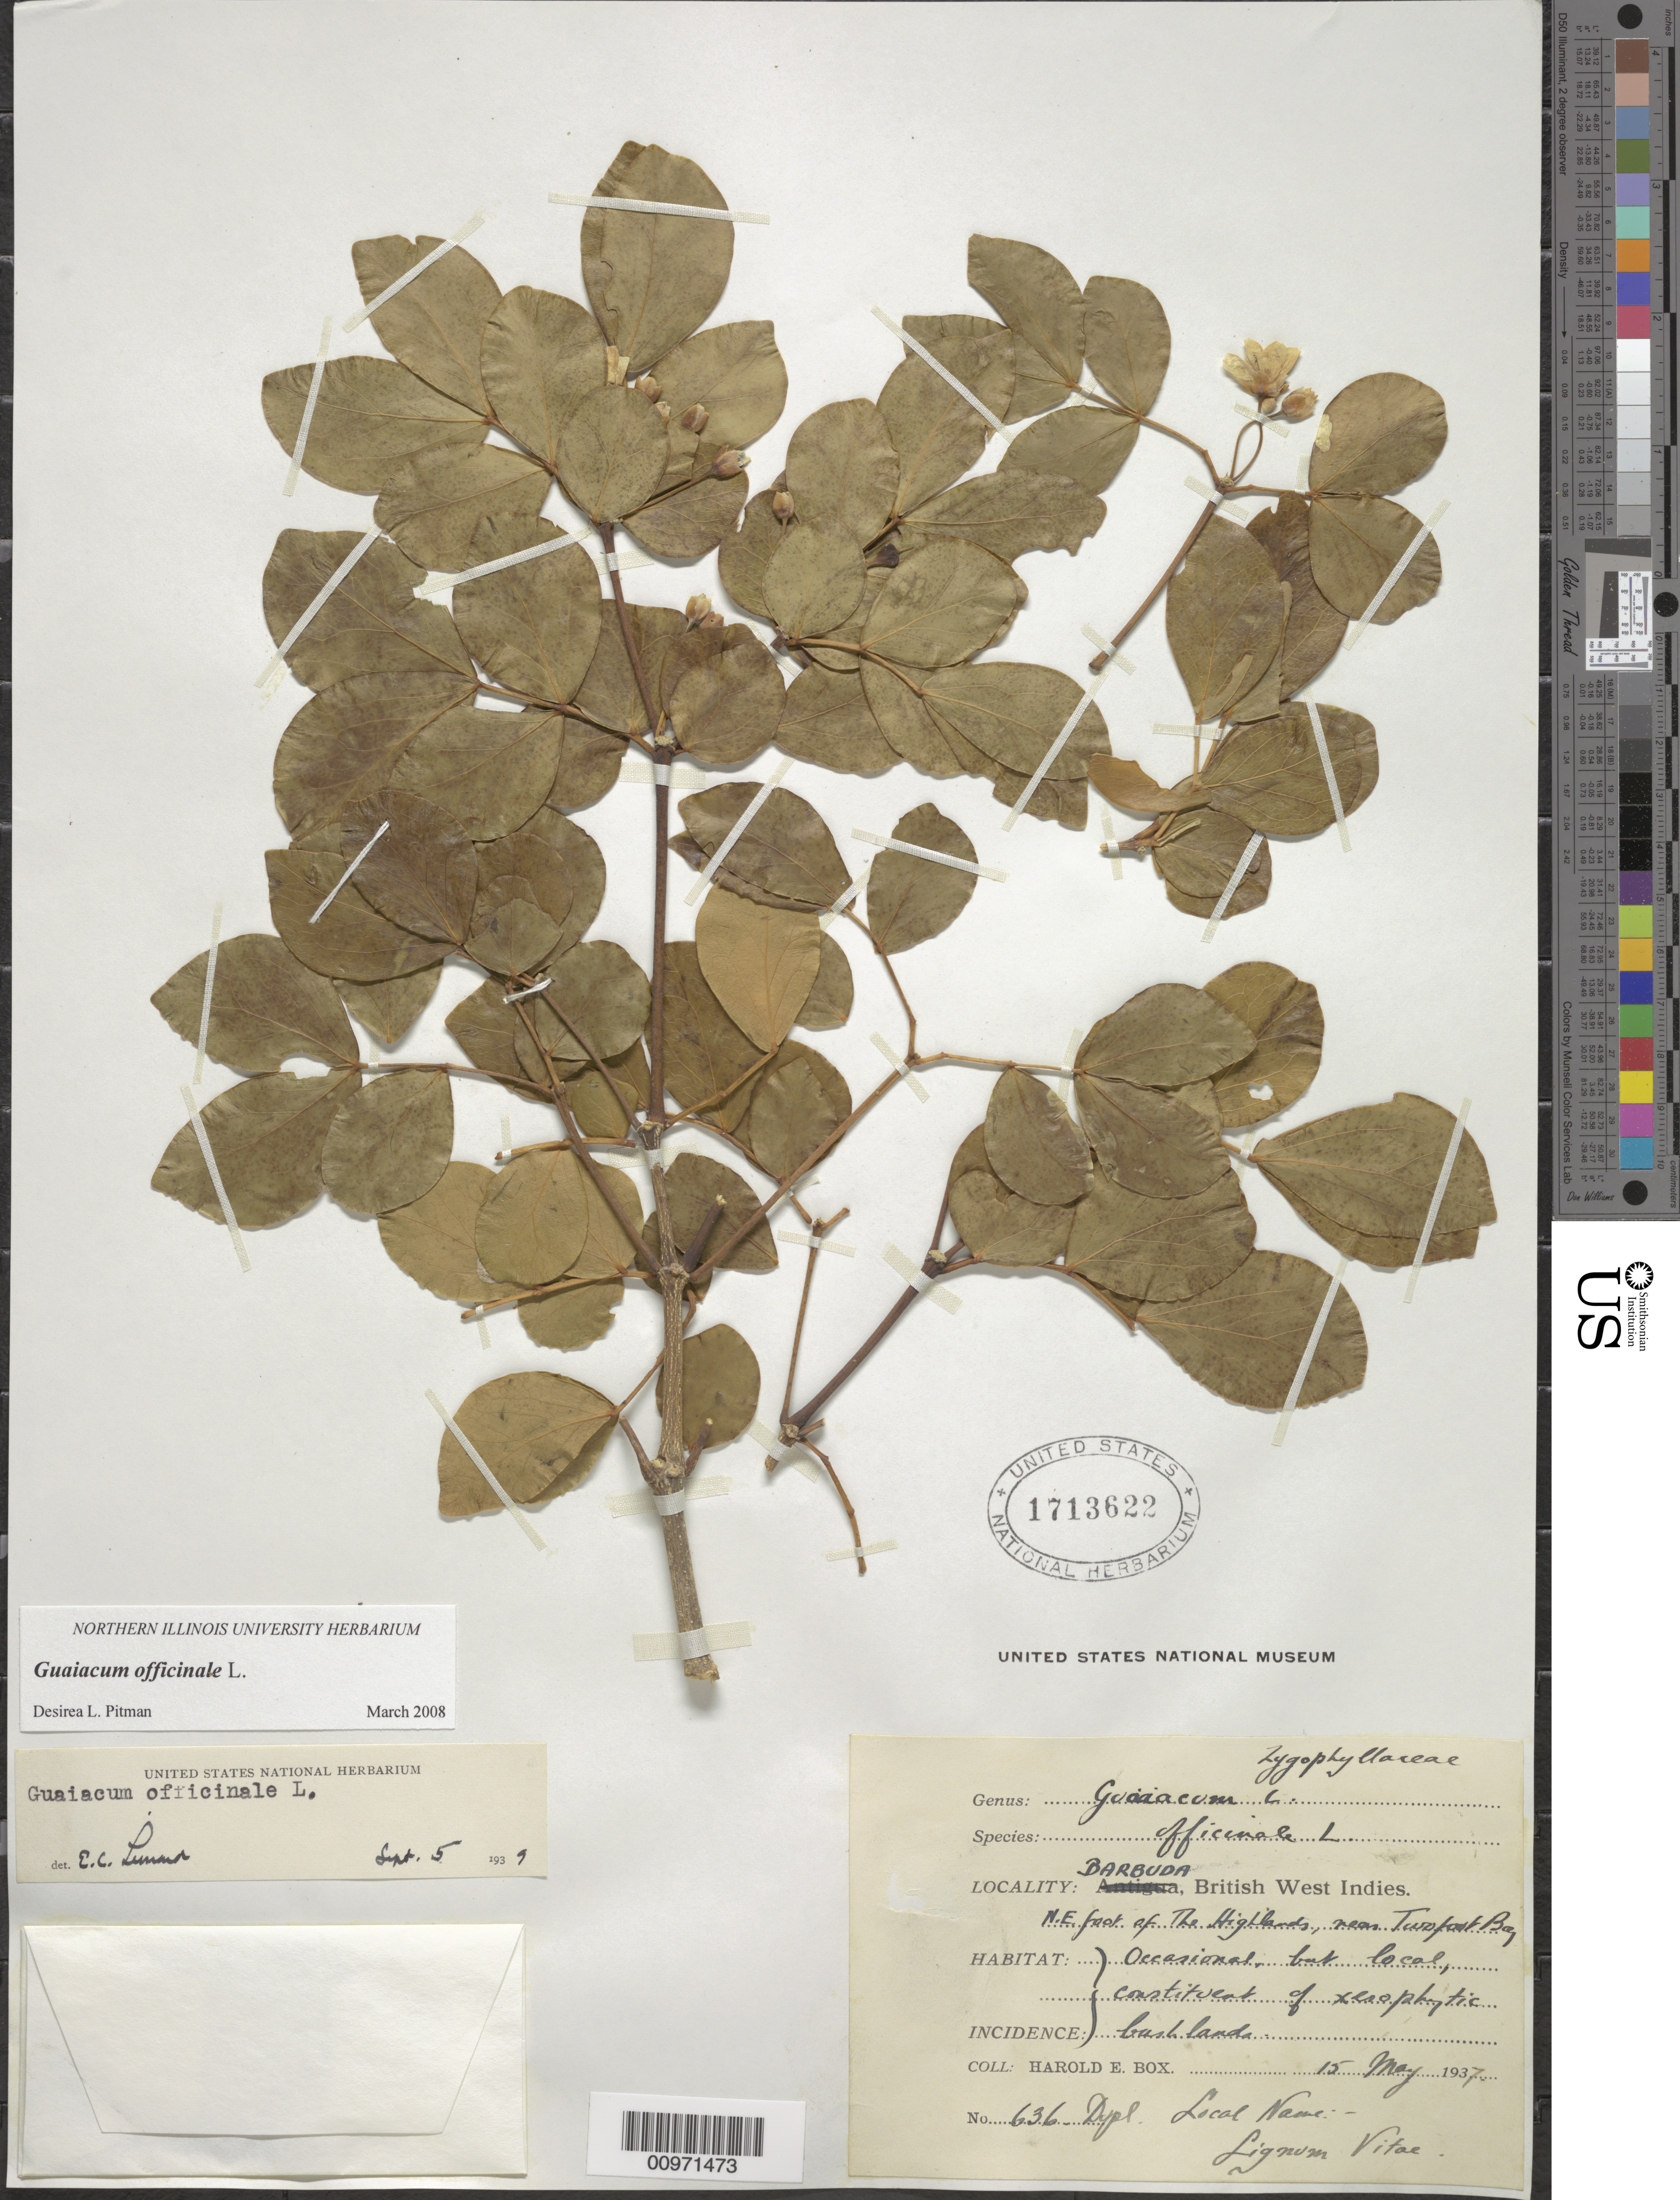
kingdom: Plantae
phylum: Tracheophyta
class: Magnoliopsida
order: Zygophyllales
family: Zygophyllaceae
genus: Guaiacum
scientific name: Guaiacum officinale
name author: L.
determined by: Pitman, D. L.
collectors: H. E. Box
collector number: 636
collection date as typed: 15 May 1937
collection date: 1937-05-15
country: Antigua and Barbuda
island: Barbuda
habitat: Constituent of xerophytic bushlands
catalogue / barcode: US 1713622